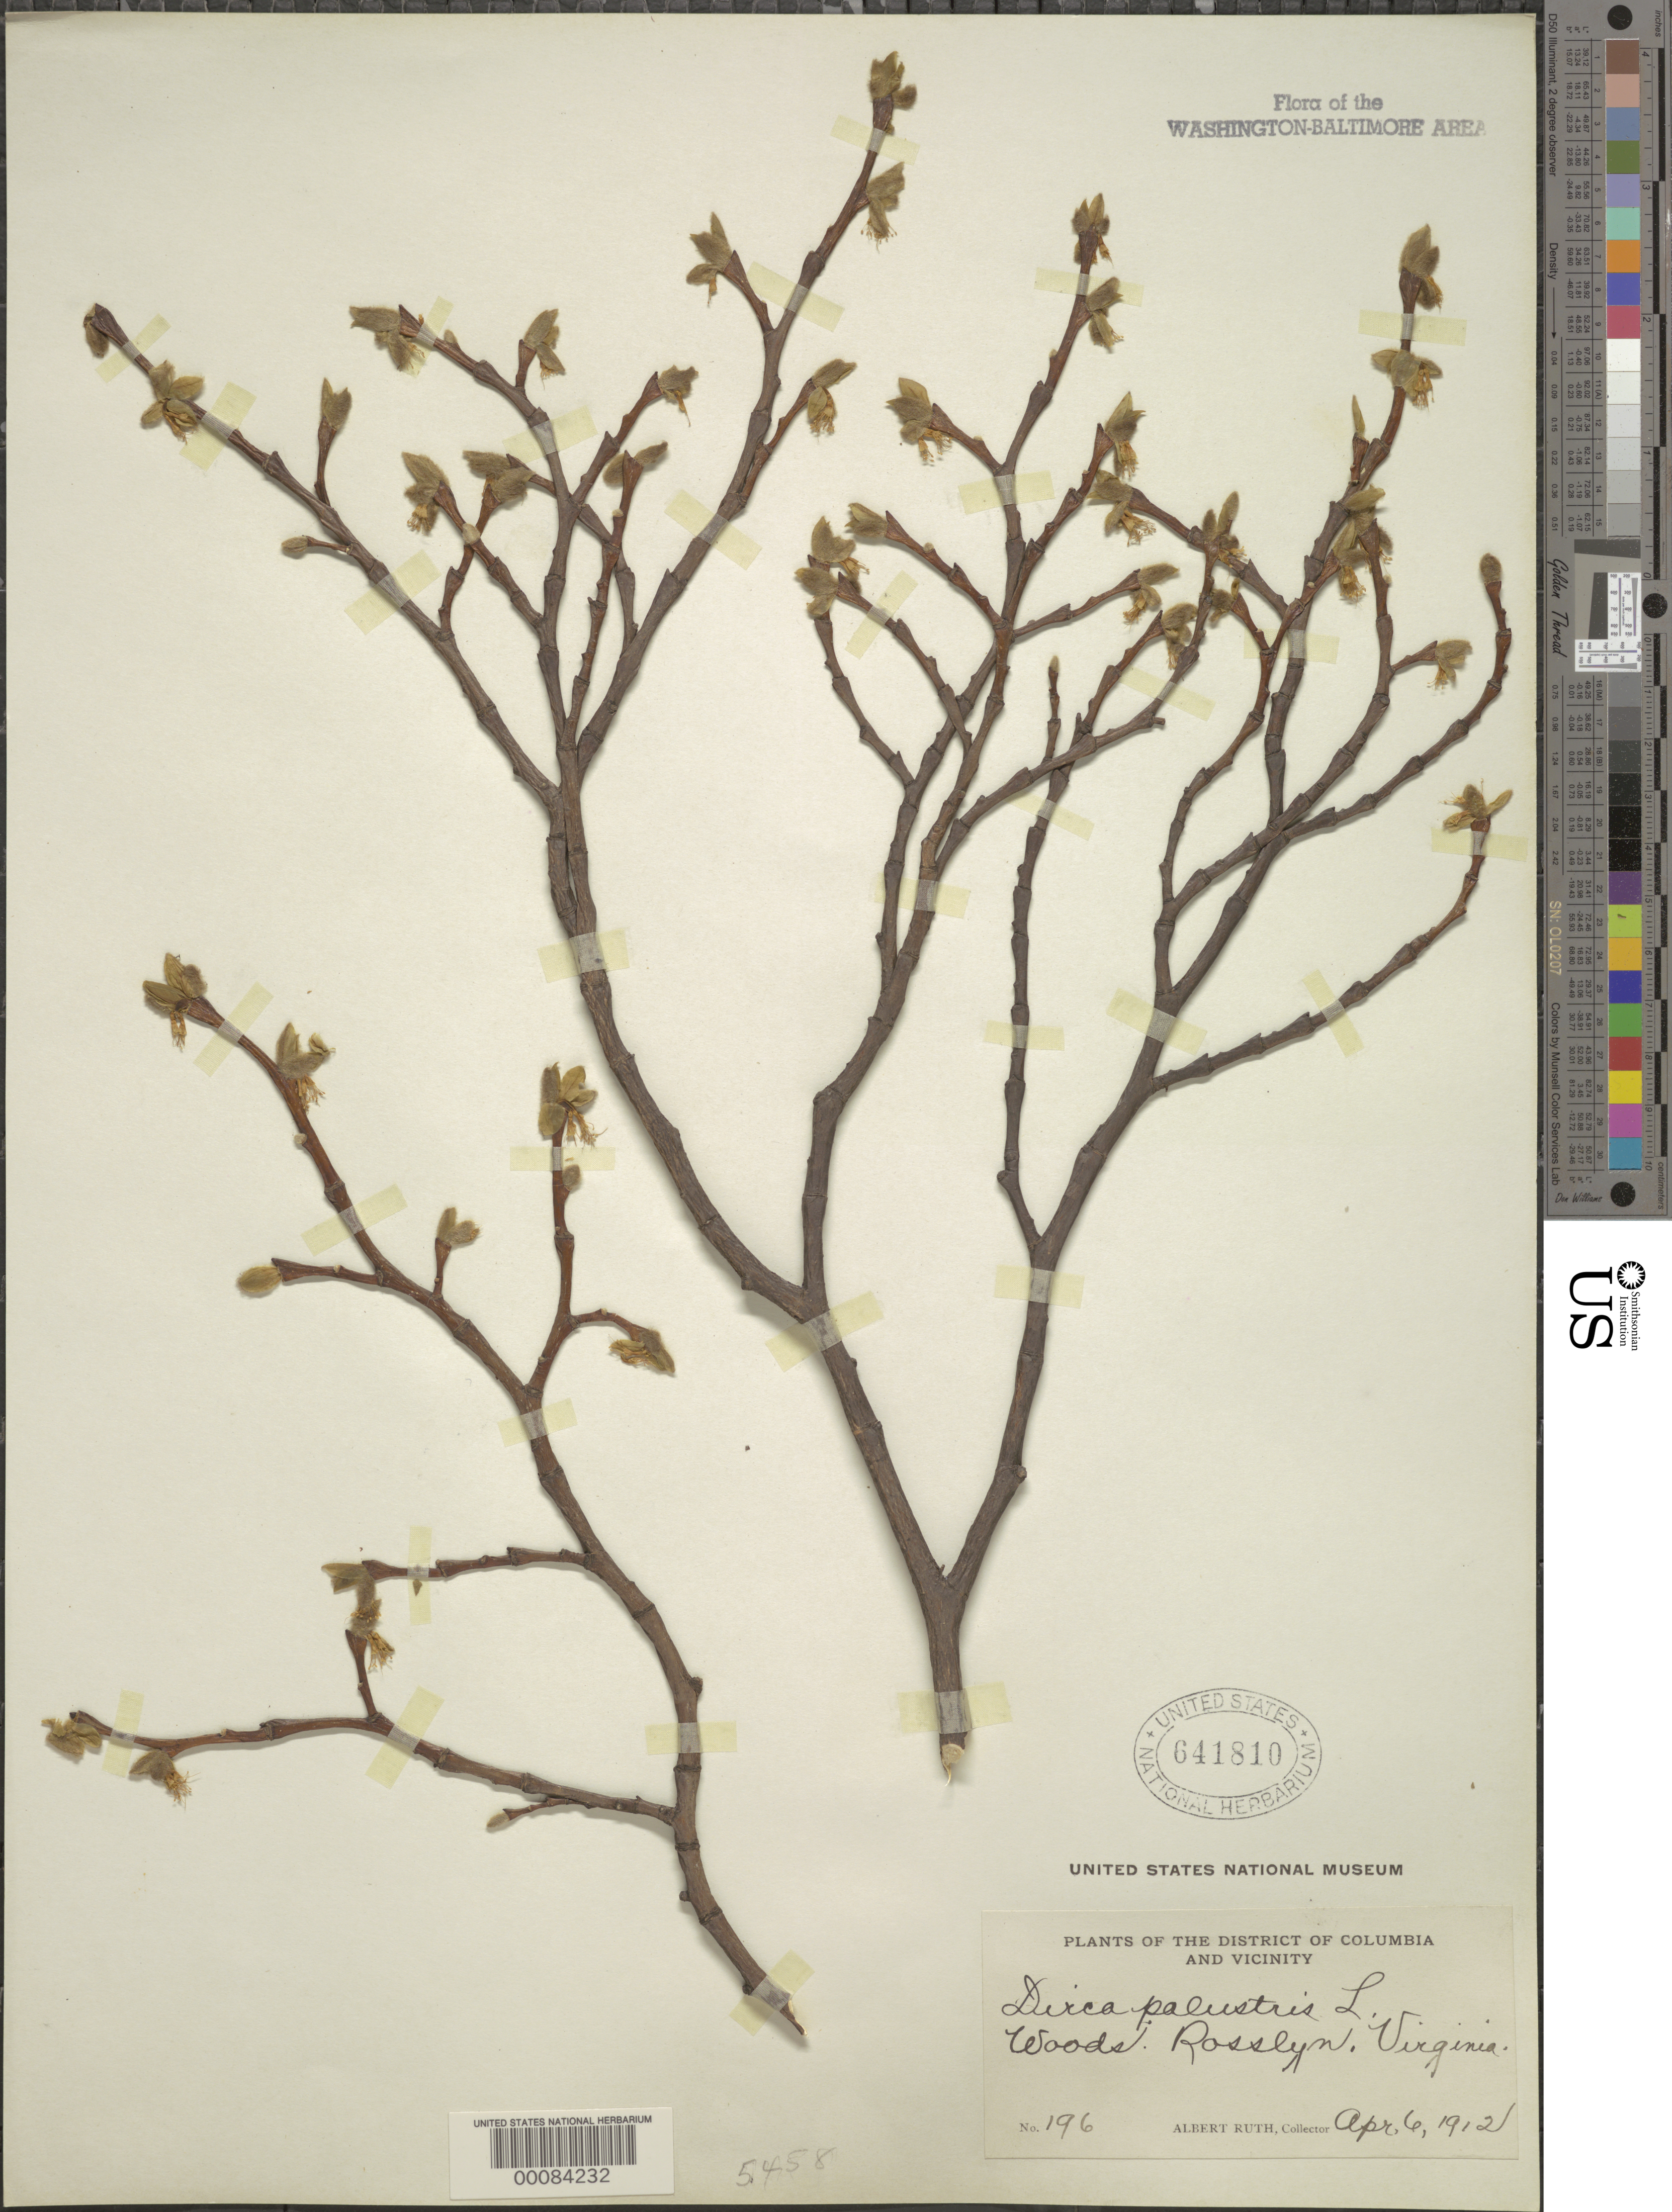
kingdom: Plantae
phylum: Tracheophyta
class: Magnoliopsida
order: Malvales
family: Thymelaeaceae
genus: Dirca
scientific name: Dirca palustris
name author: L.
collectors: A. Ruth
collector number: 196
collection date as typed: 06 Apr 1912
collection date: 1912-04-06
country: United States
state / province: Virginia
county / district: Arlington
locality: Arlington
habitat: Woods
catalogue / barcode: US 641810